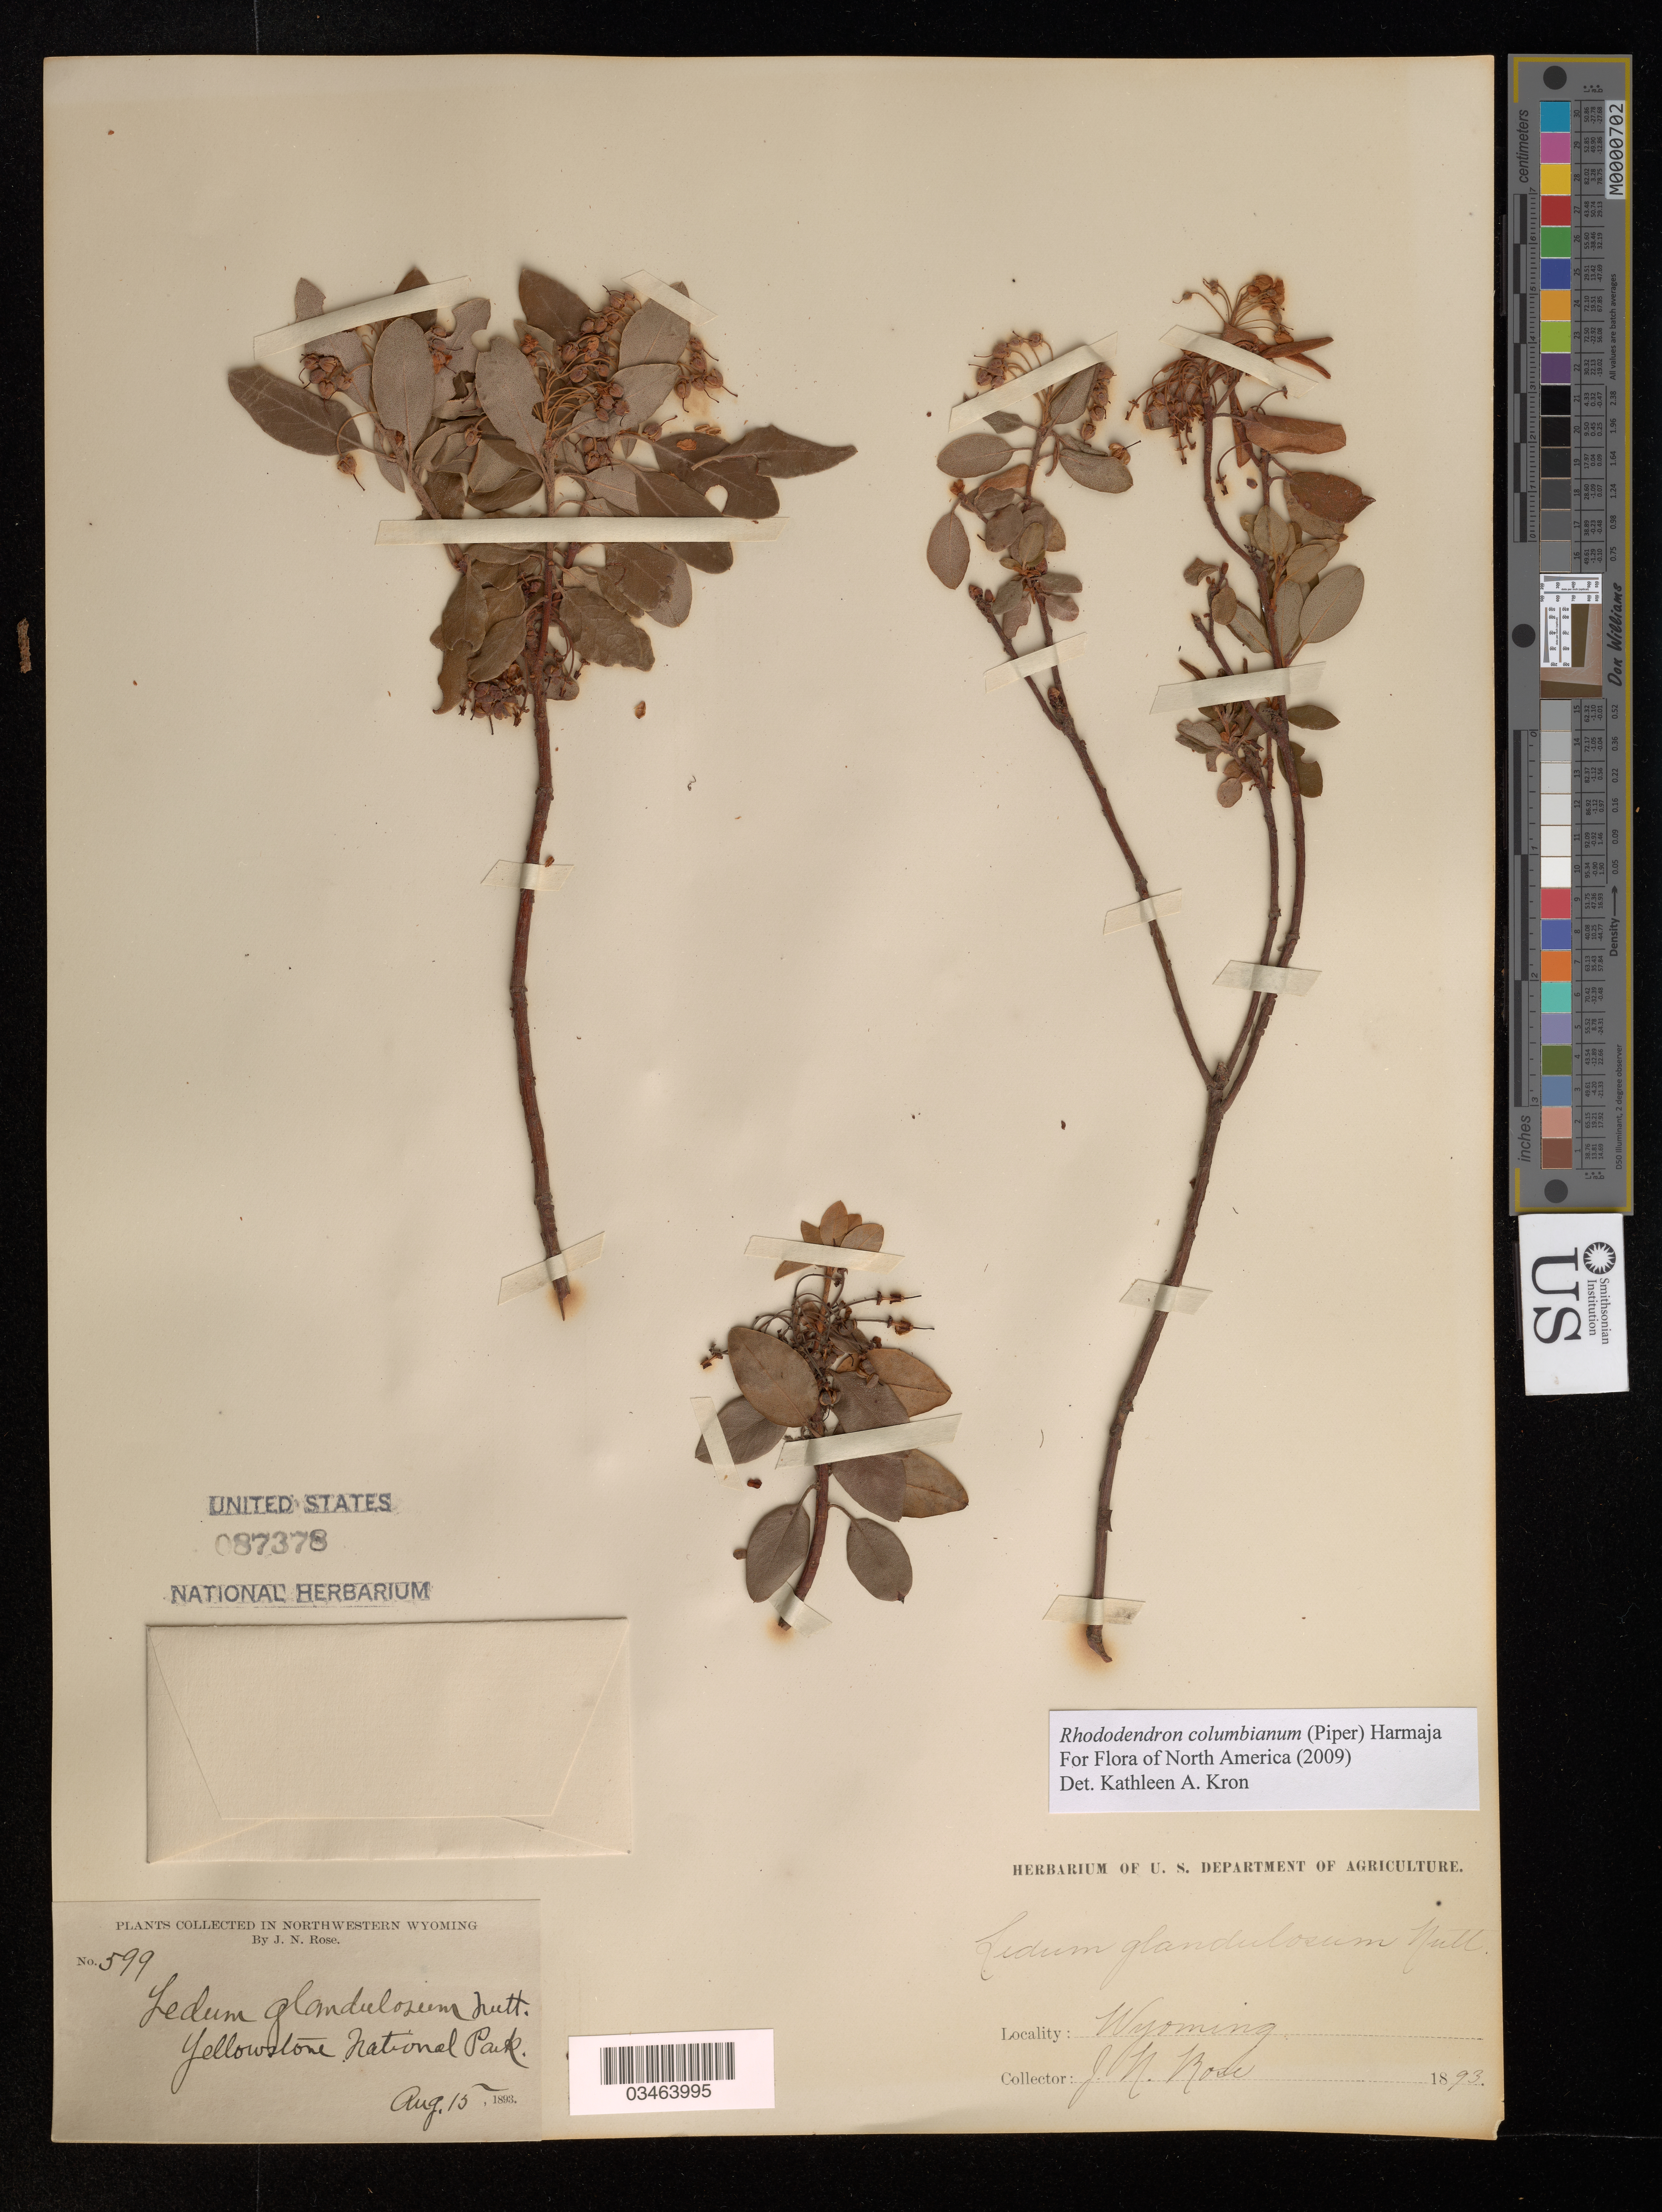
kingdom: Plantae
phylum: Tracheophyta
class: Magnoliopsida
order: Ericales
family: Ericaceae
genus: Rhododendron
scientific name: Rhododendron columbianum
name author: (Piper) Harmaja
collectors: J. N. Rose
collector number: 599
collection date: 1893-08-15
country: United States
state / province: Wyoming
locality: Northwestern Wyoming. Yellowstone National Park.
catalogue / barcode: US 87378